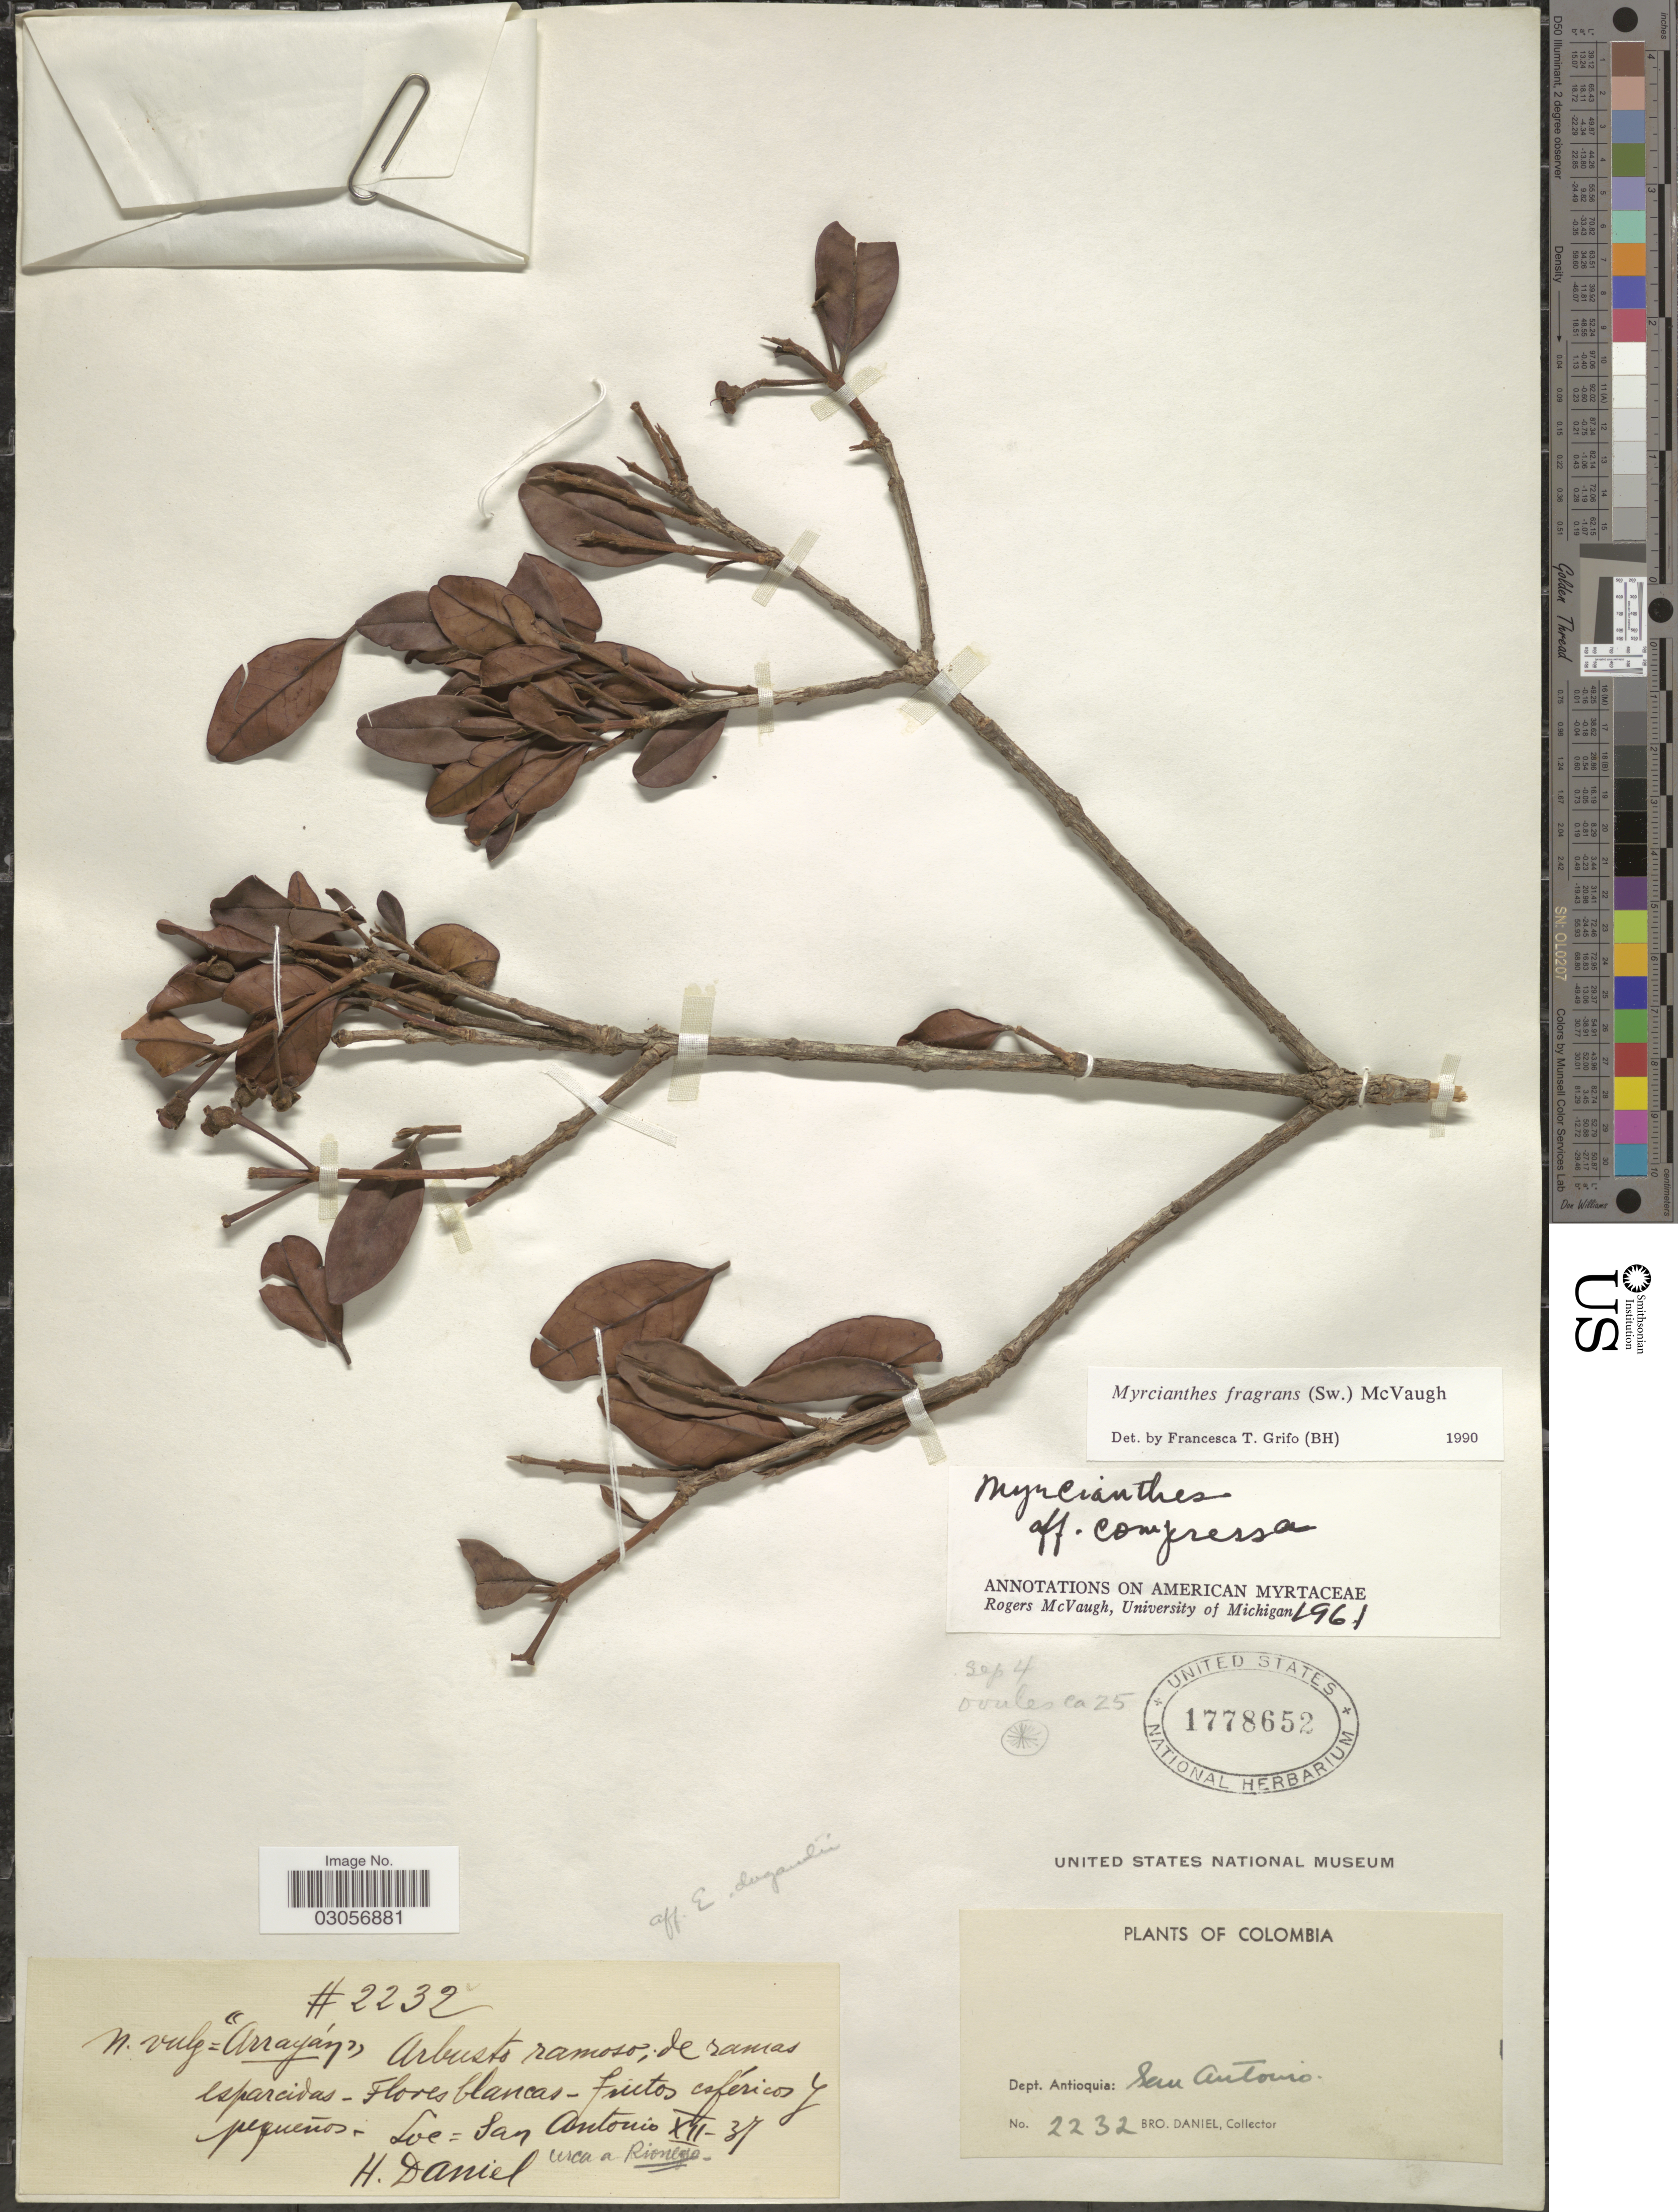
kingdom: Plantae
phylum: Tracheophyta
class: Magnoliopsida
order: Myrtales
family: Myrtaceae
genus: Myrcianthes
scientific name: Myrcianthes fragrans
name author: (Sw.) McVaugh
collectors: Bro. Daniel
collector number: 2232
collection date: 1937-12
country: Colombia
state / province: Antioquia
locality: San Antonio.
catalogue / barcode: US 1778652